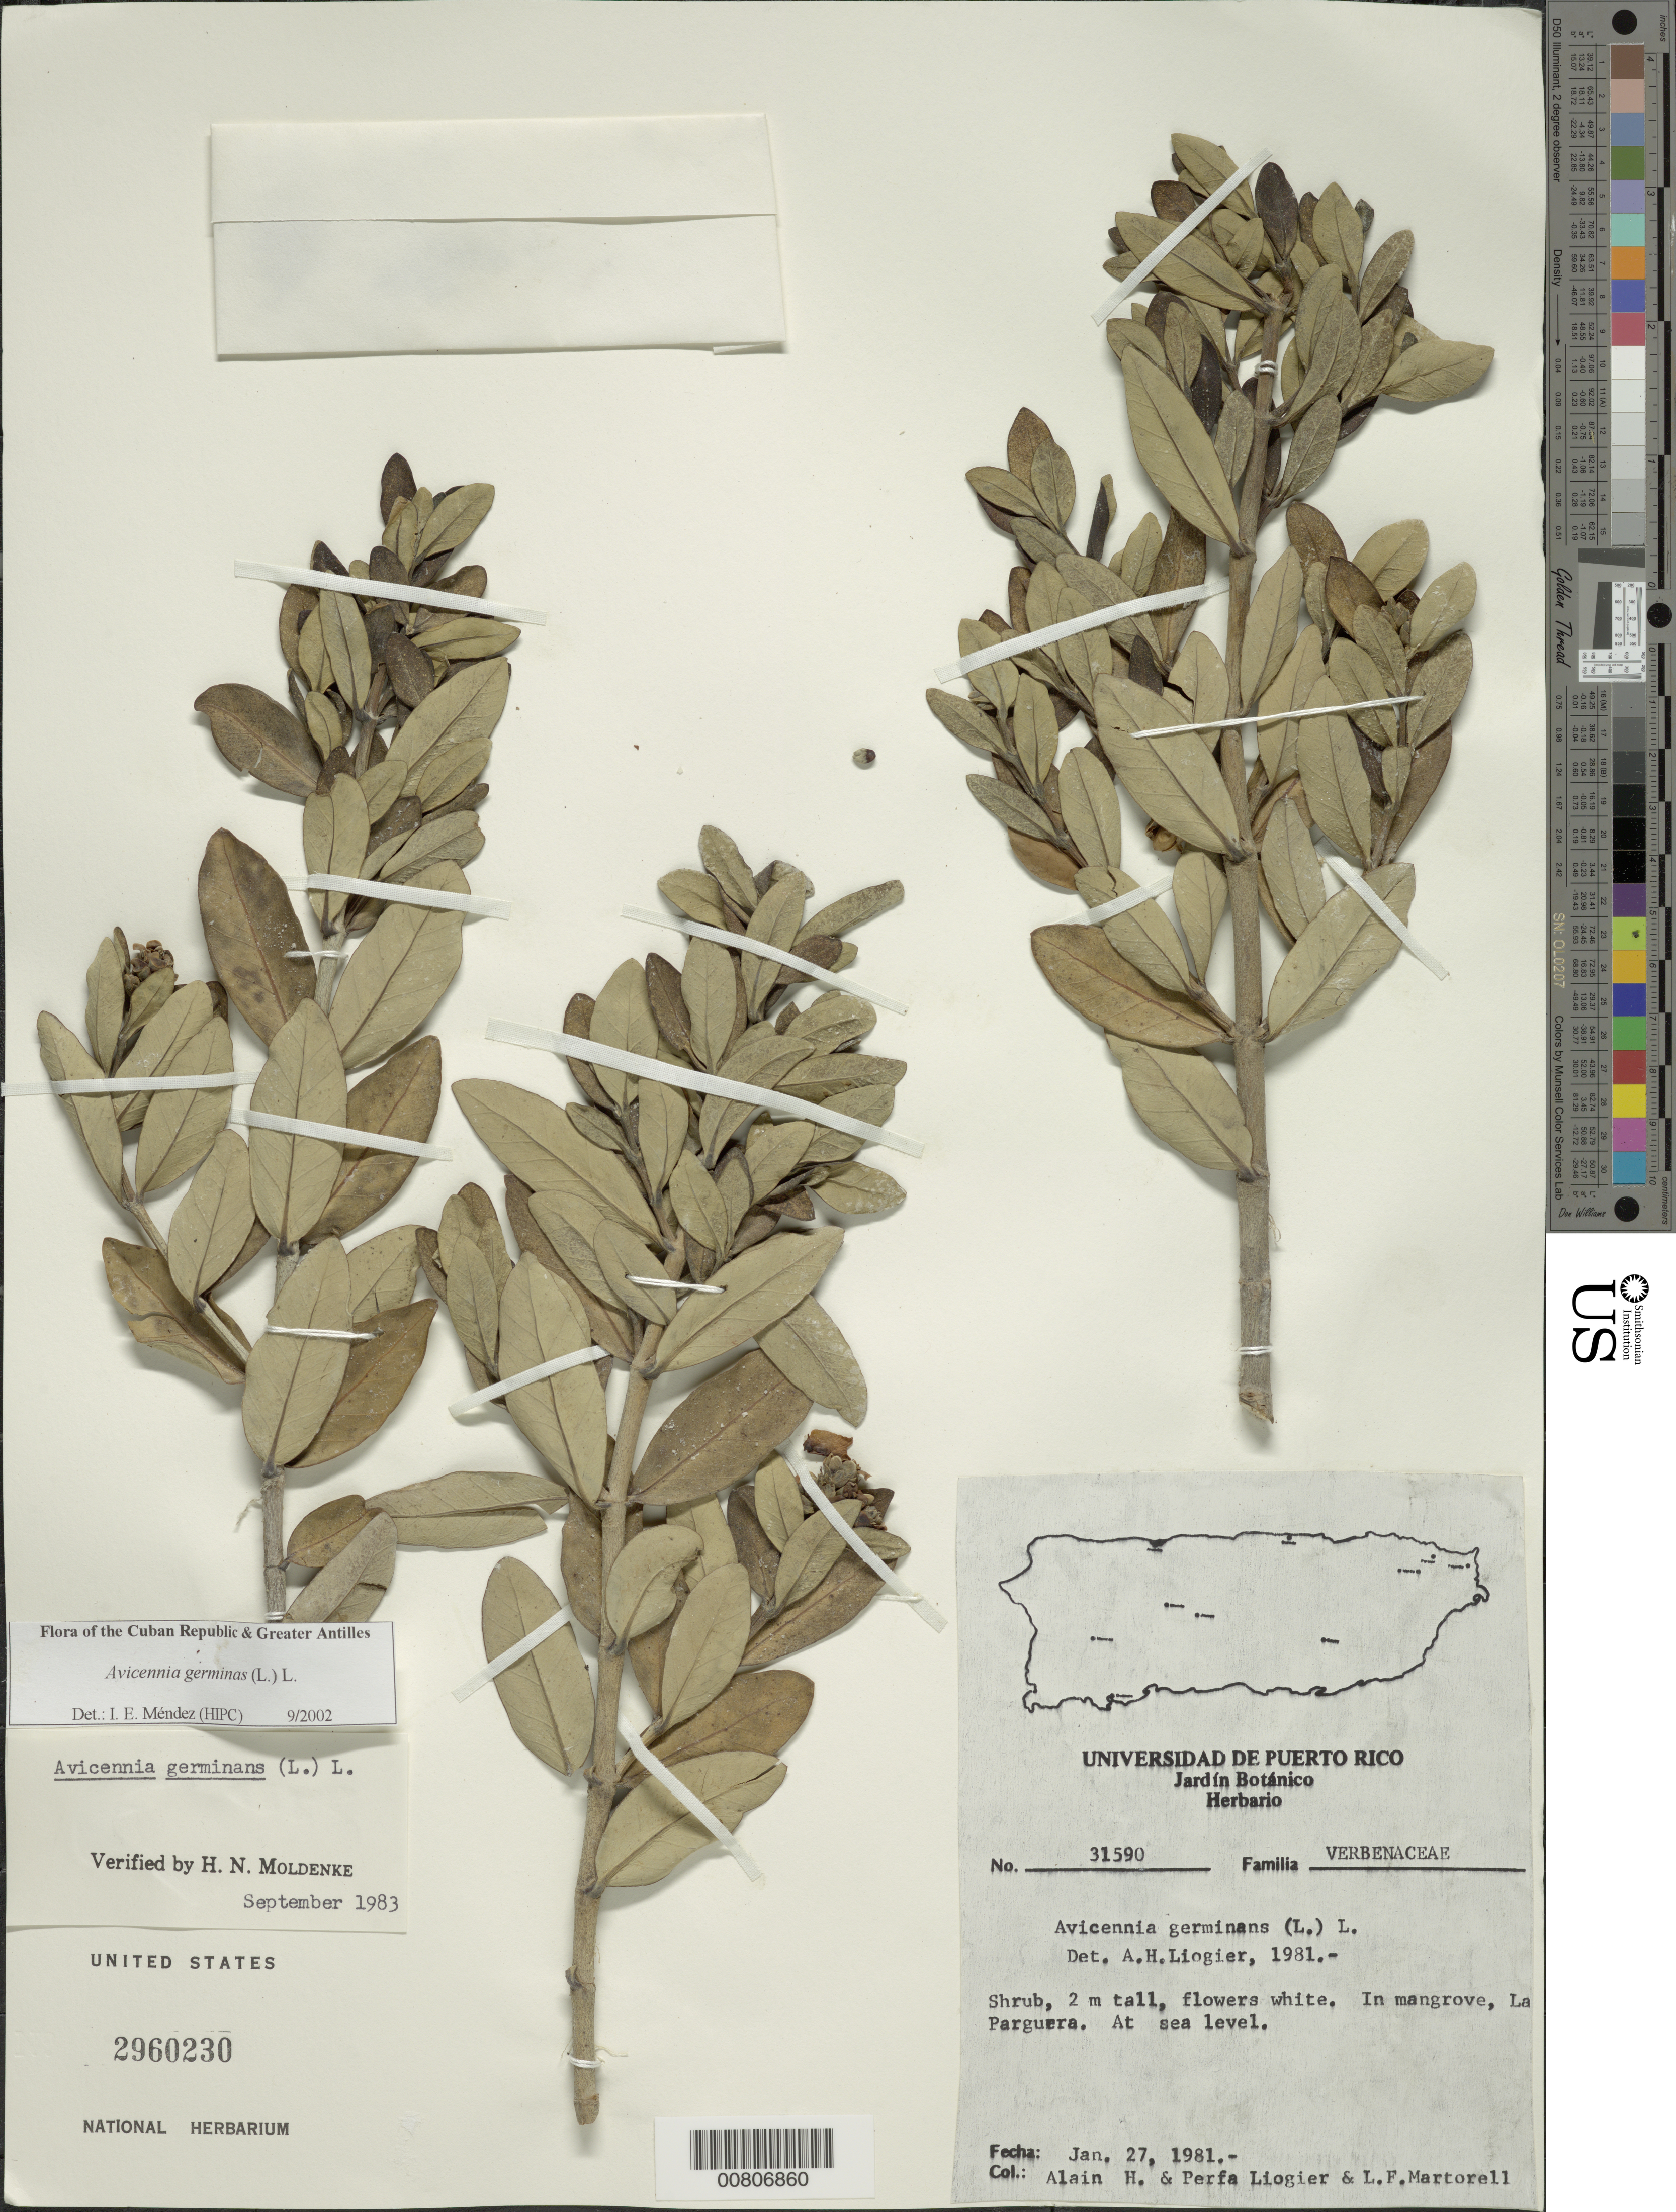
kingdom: Plantae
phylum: Tracheophyta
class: Magnoliopsida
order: Lamiales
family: Acanthaceae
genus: Avicennia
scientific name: Avicennia germinans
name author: (L.) L.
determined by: Méndez, Isidro E., (HIPC)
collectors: A. H. Liogier, M. P. Liogier & L. Martorell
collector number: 31590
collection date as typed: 27 Jan 1981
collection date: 1981-01-27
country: Puerto Rico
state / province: Lajas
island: Puerto Rico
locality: La Parguera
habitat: In mangrove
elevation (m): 0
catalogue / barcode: US 2960230